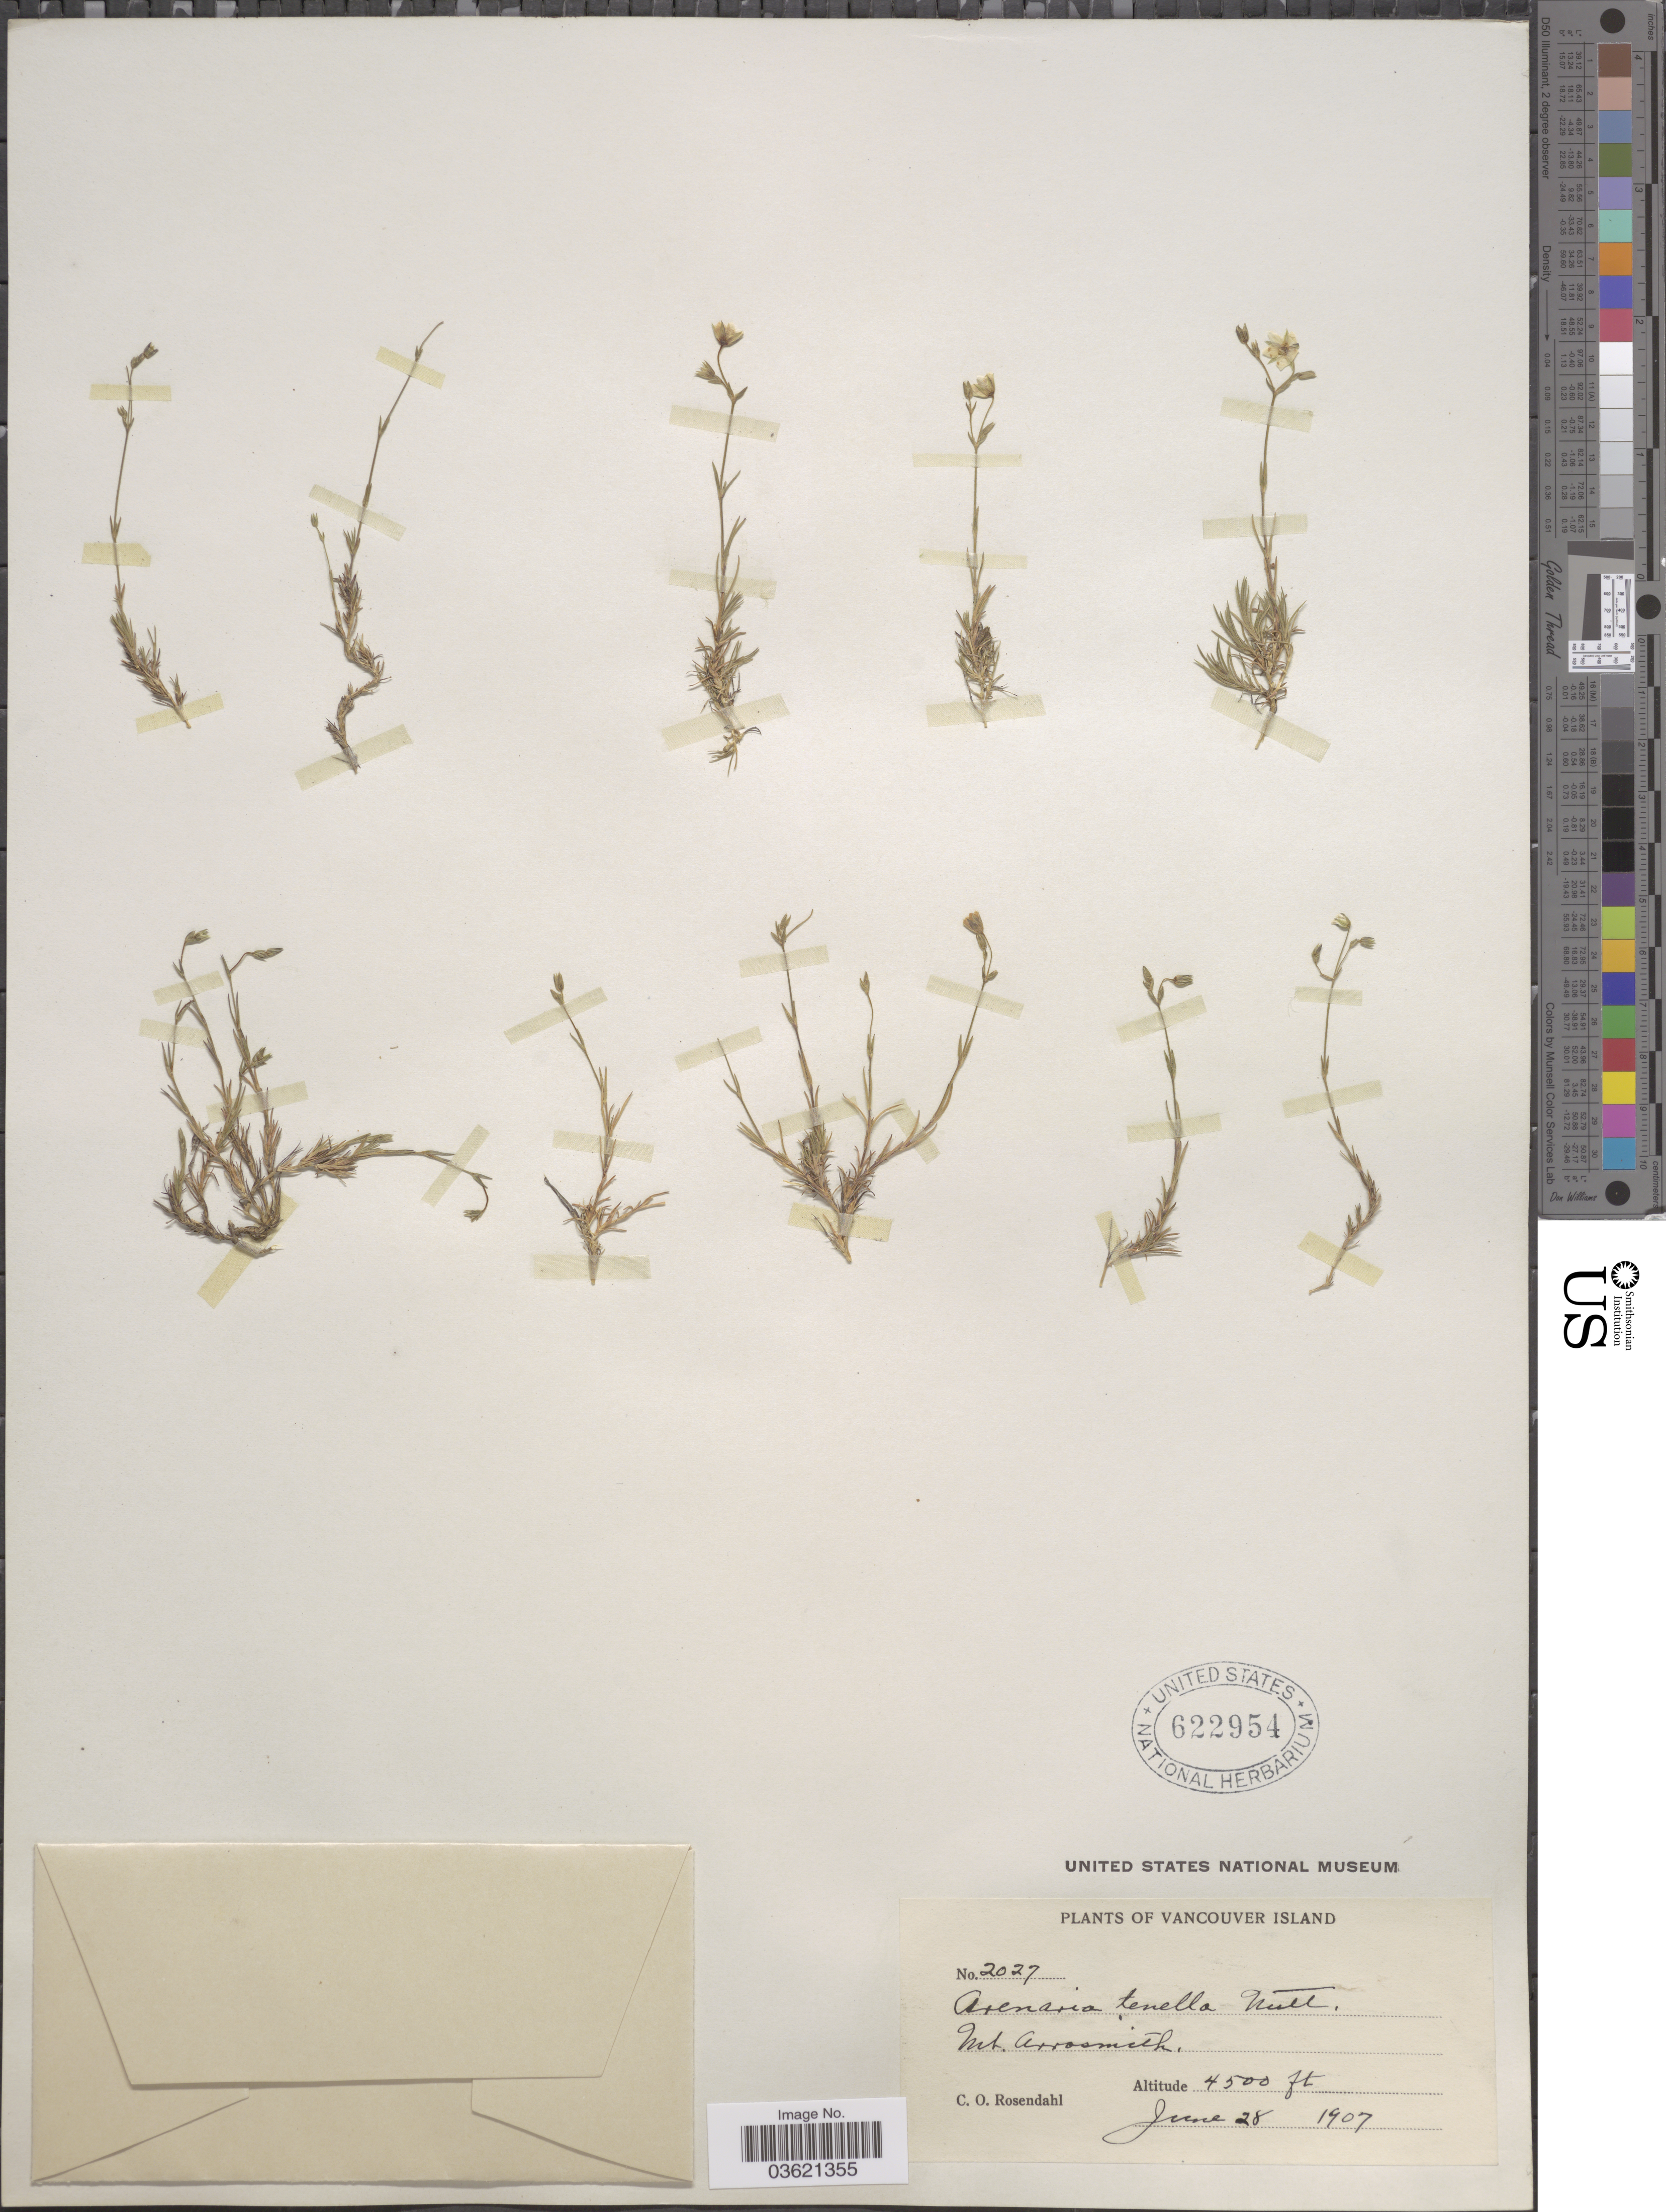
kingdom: Plantae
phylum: Tracheophyta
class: Magnoliopsida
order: Caryophyllales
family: Caryophyllaceae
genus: Arenaria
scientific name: Arenaria verna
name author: L.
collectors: C. O. Rosendahl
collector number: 2027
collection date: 1907-06-28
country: Canada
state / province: British Columbia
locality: Vancouver Island. Mt. Arrosmith.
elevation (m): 1372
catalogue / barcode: US 622954